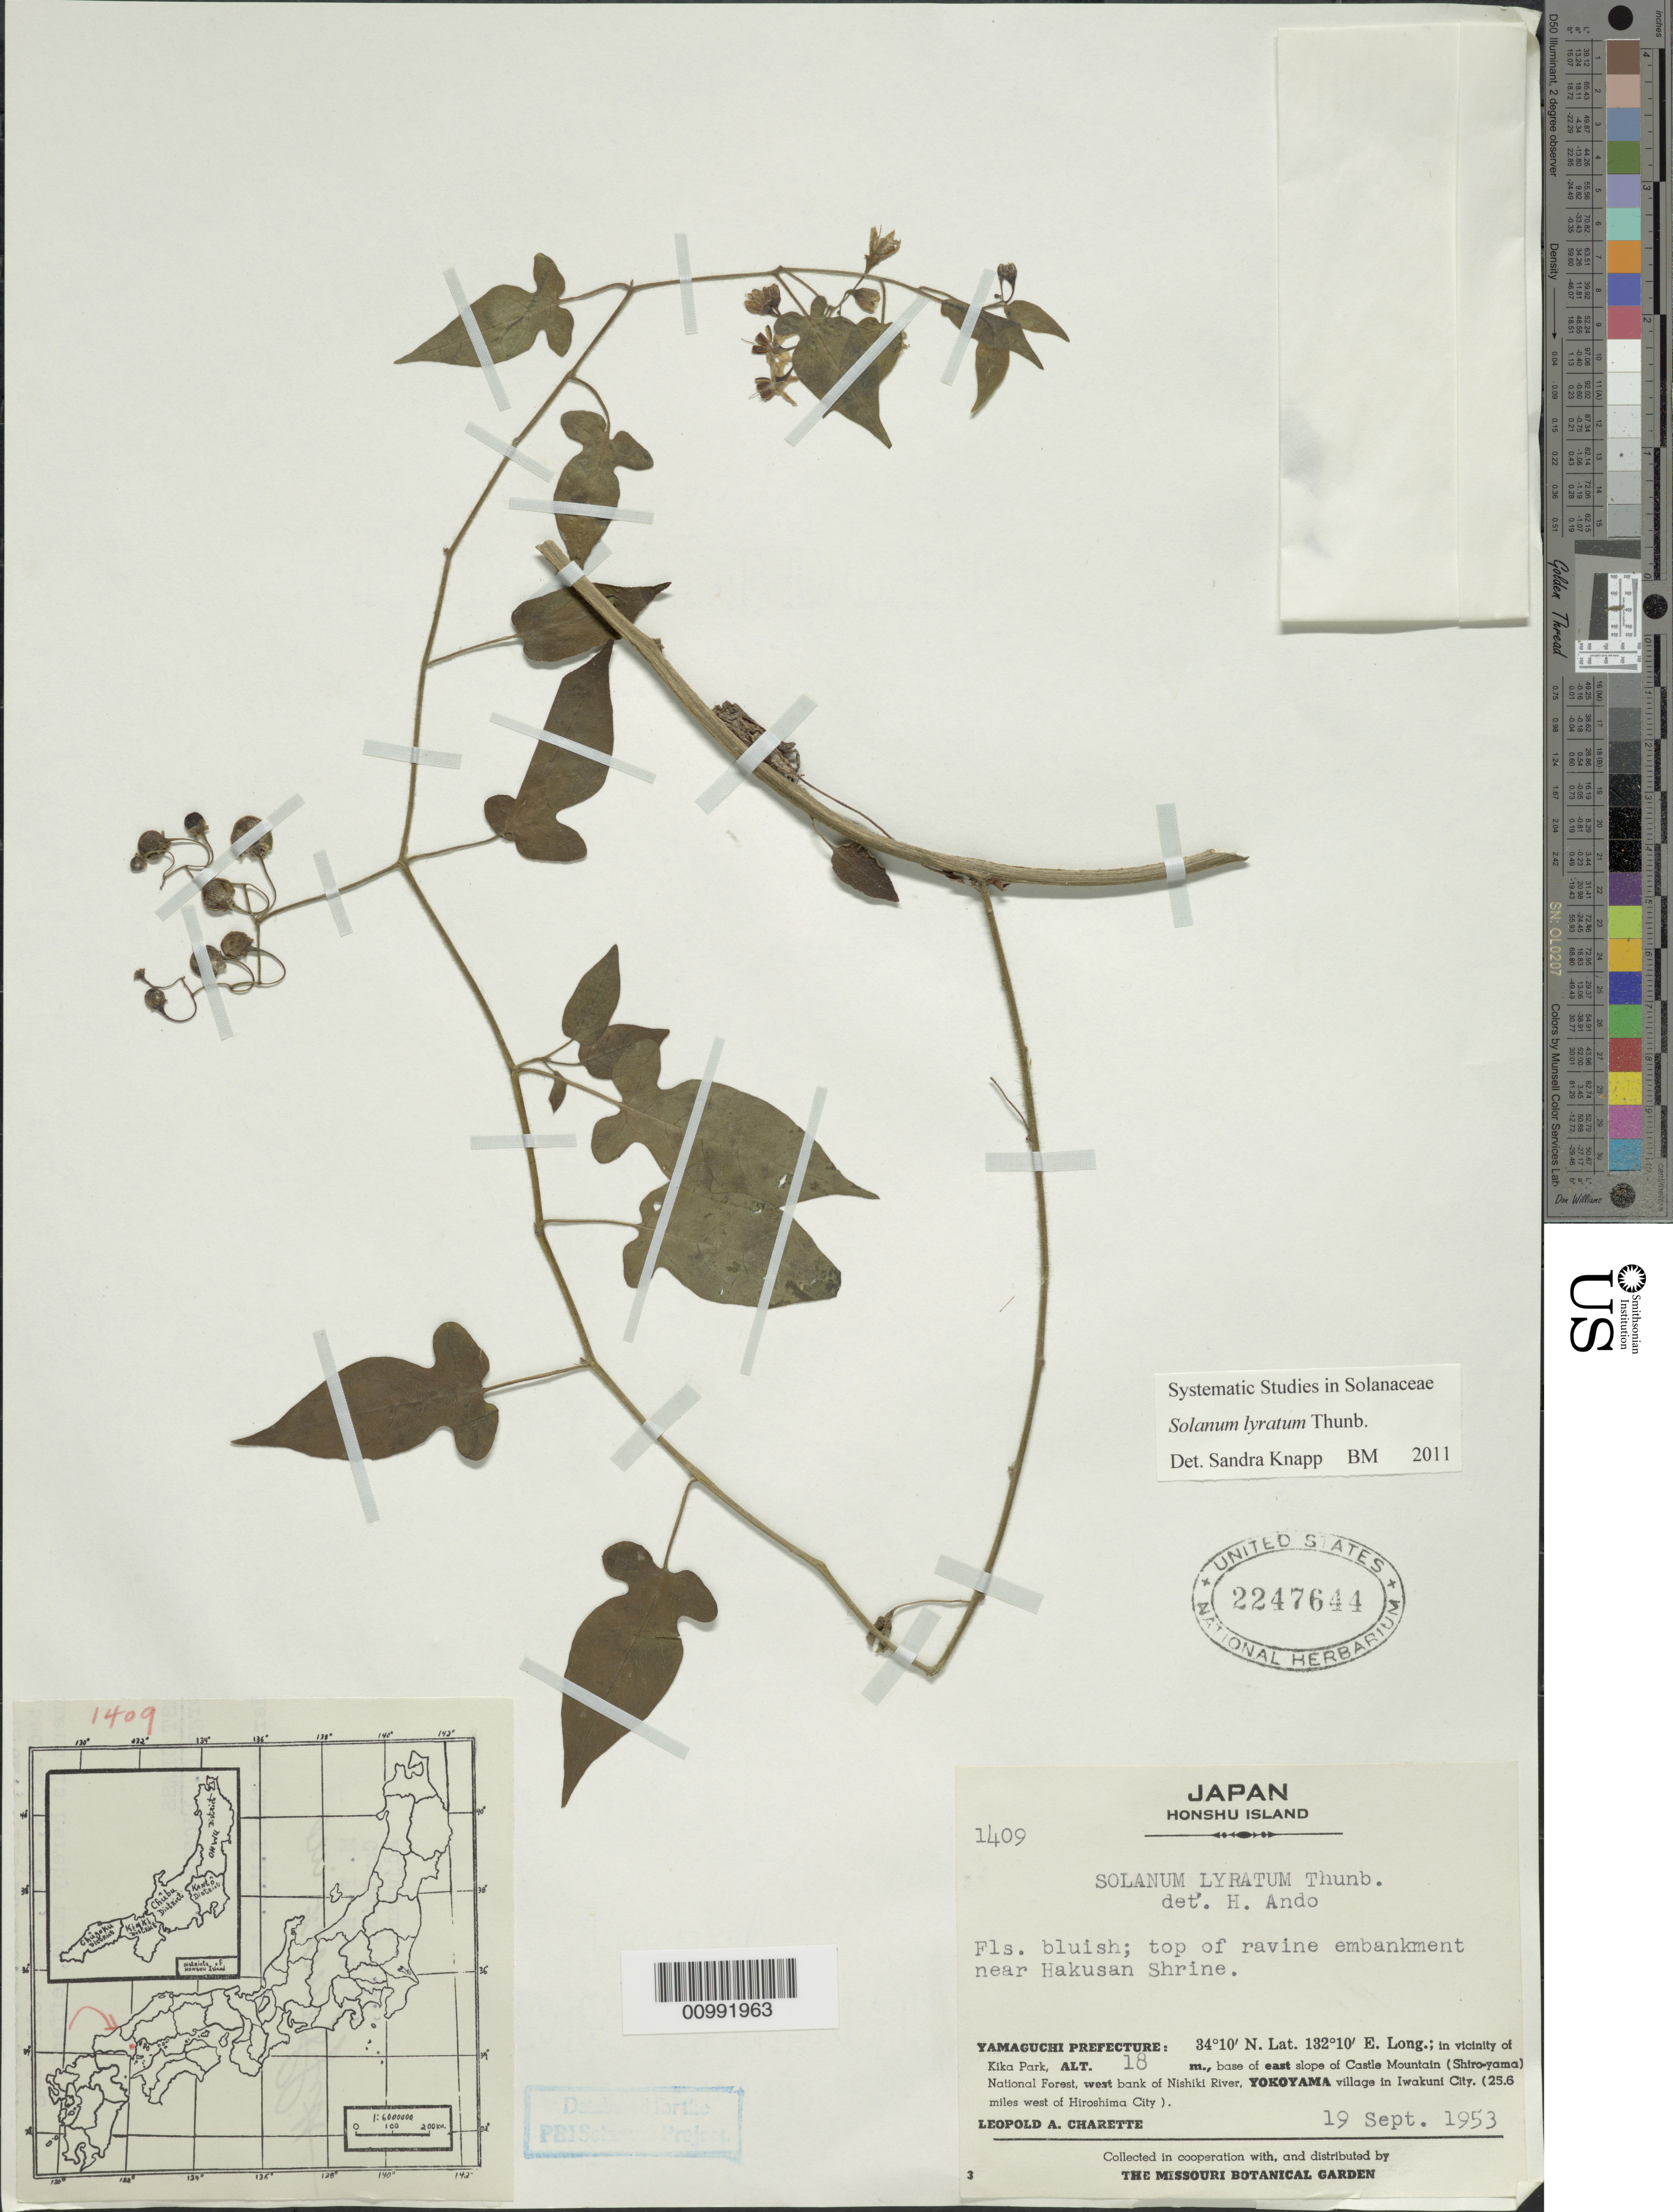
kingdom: Plantae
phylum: Tracheophyta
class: Magnoliopsida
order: Solanales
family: Solanaceae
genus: Solanum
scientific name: Solanum lyratum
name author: Thunb.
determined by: Knapp, S. D.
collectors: L. A. Charette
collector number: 1409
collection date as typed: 19 Sep 1953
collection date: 1953-09-19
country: Japan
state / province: Yamaguti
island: Honshu I.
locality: in vicinity of Kika Park, base of east slope of Castle Mountain(Shiro-yama) National Forest, west bank of Nishiki River, Yokoyama Village in Iwakuni City, 25.5 miles west of Hiroshima City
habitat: top of ravine embankment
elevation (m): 18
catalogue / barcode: US 2247644